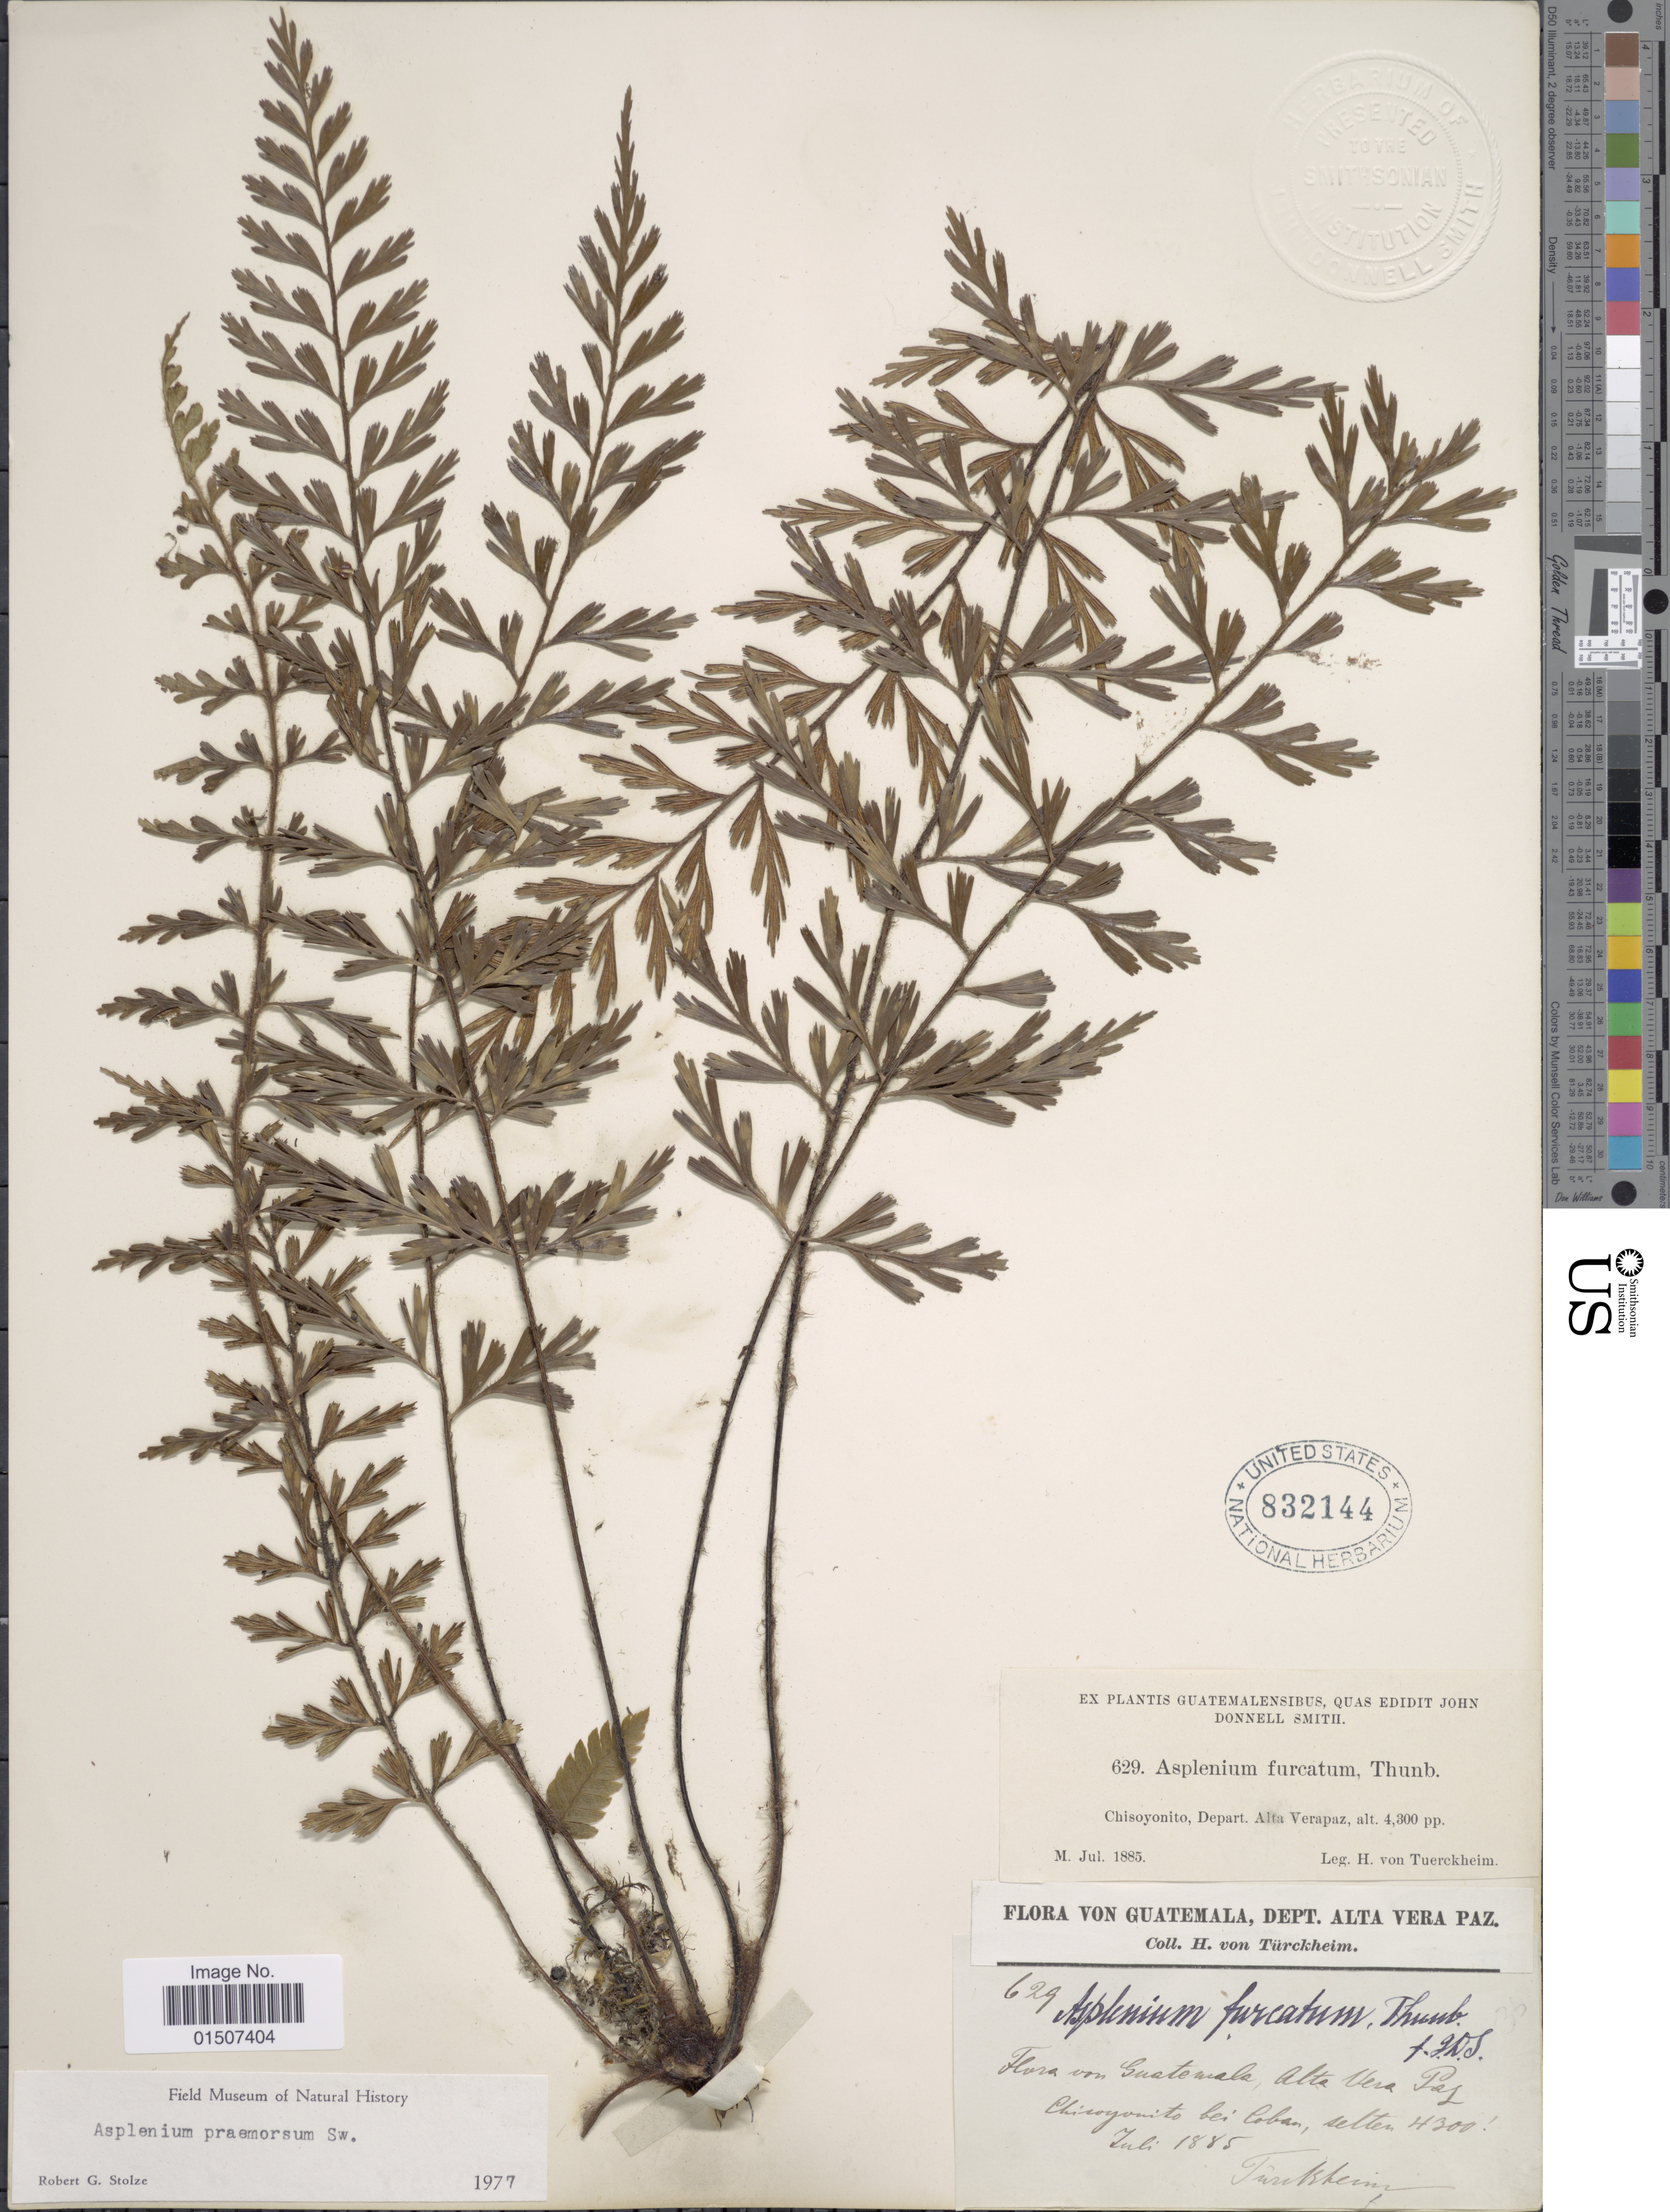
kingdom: Plantae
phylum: Tracheophyta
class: Polypodiopsida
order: Polypodiales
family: Aspleniaceae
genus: Asplenium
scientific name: Asplenium praemorsum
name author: Sw.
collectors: H. von Türckheim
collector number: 629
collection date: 1885-07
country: Guatemala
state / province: Alta Verapaz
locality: Chisoyonito, Depart. Alta Verapaz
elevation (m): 1311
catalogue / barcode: US 832144